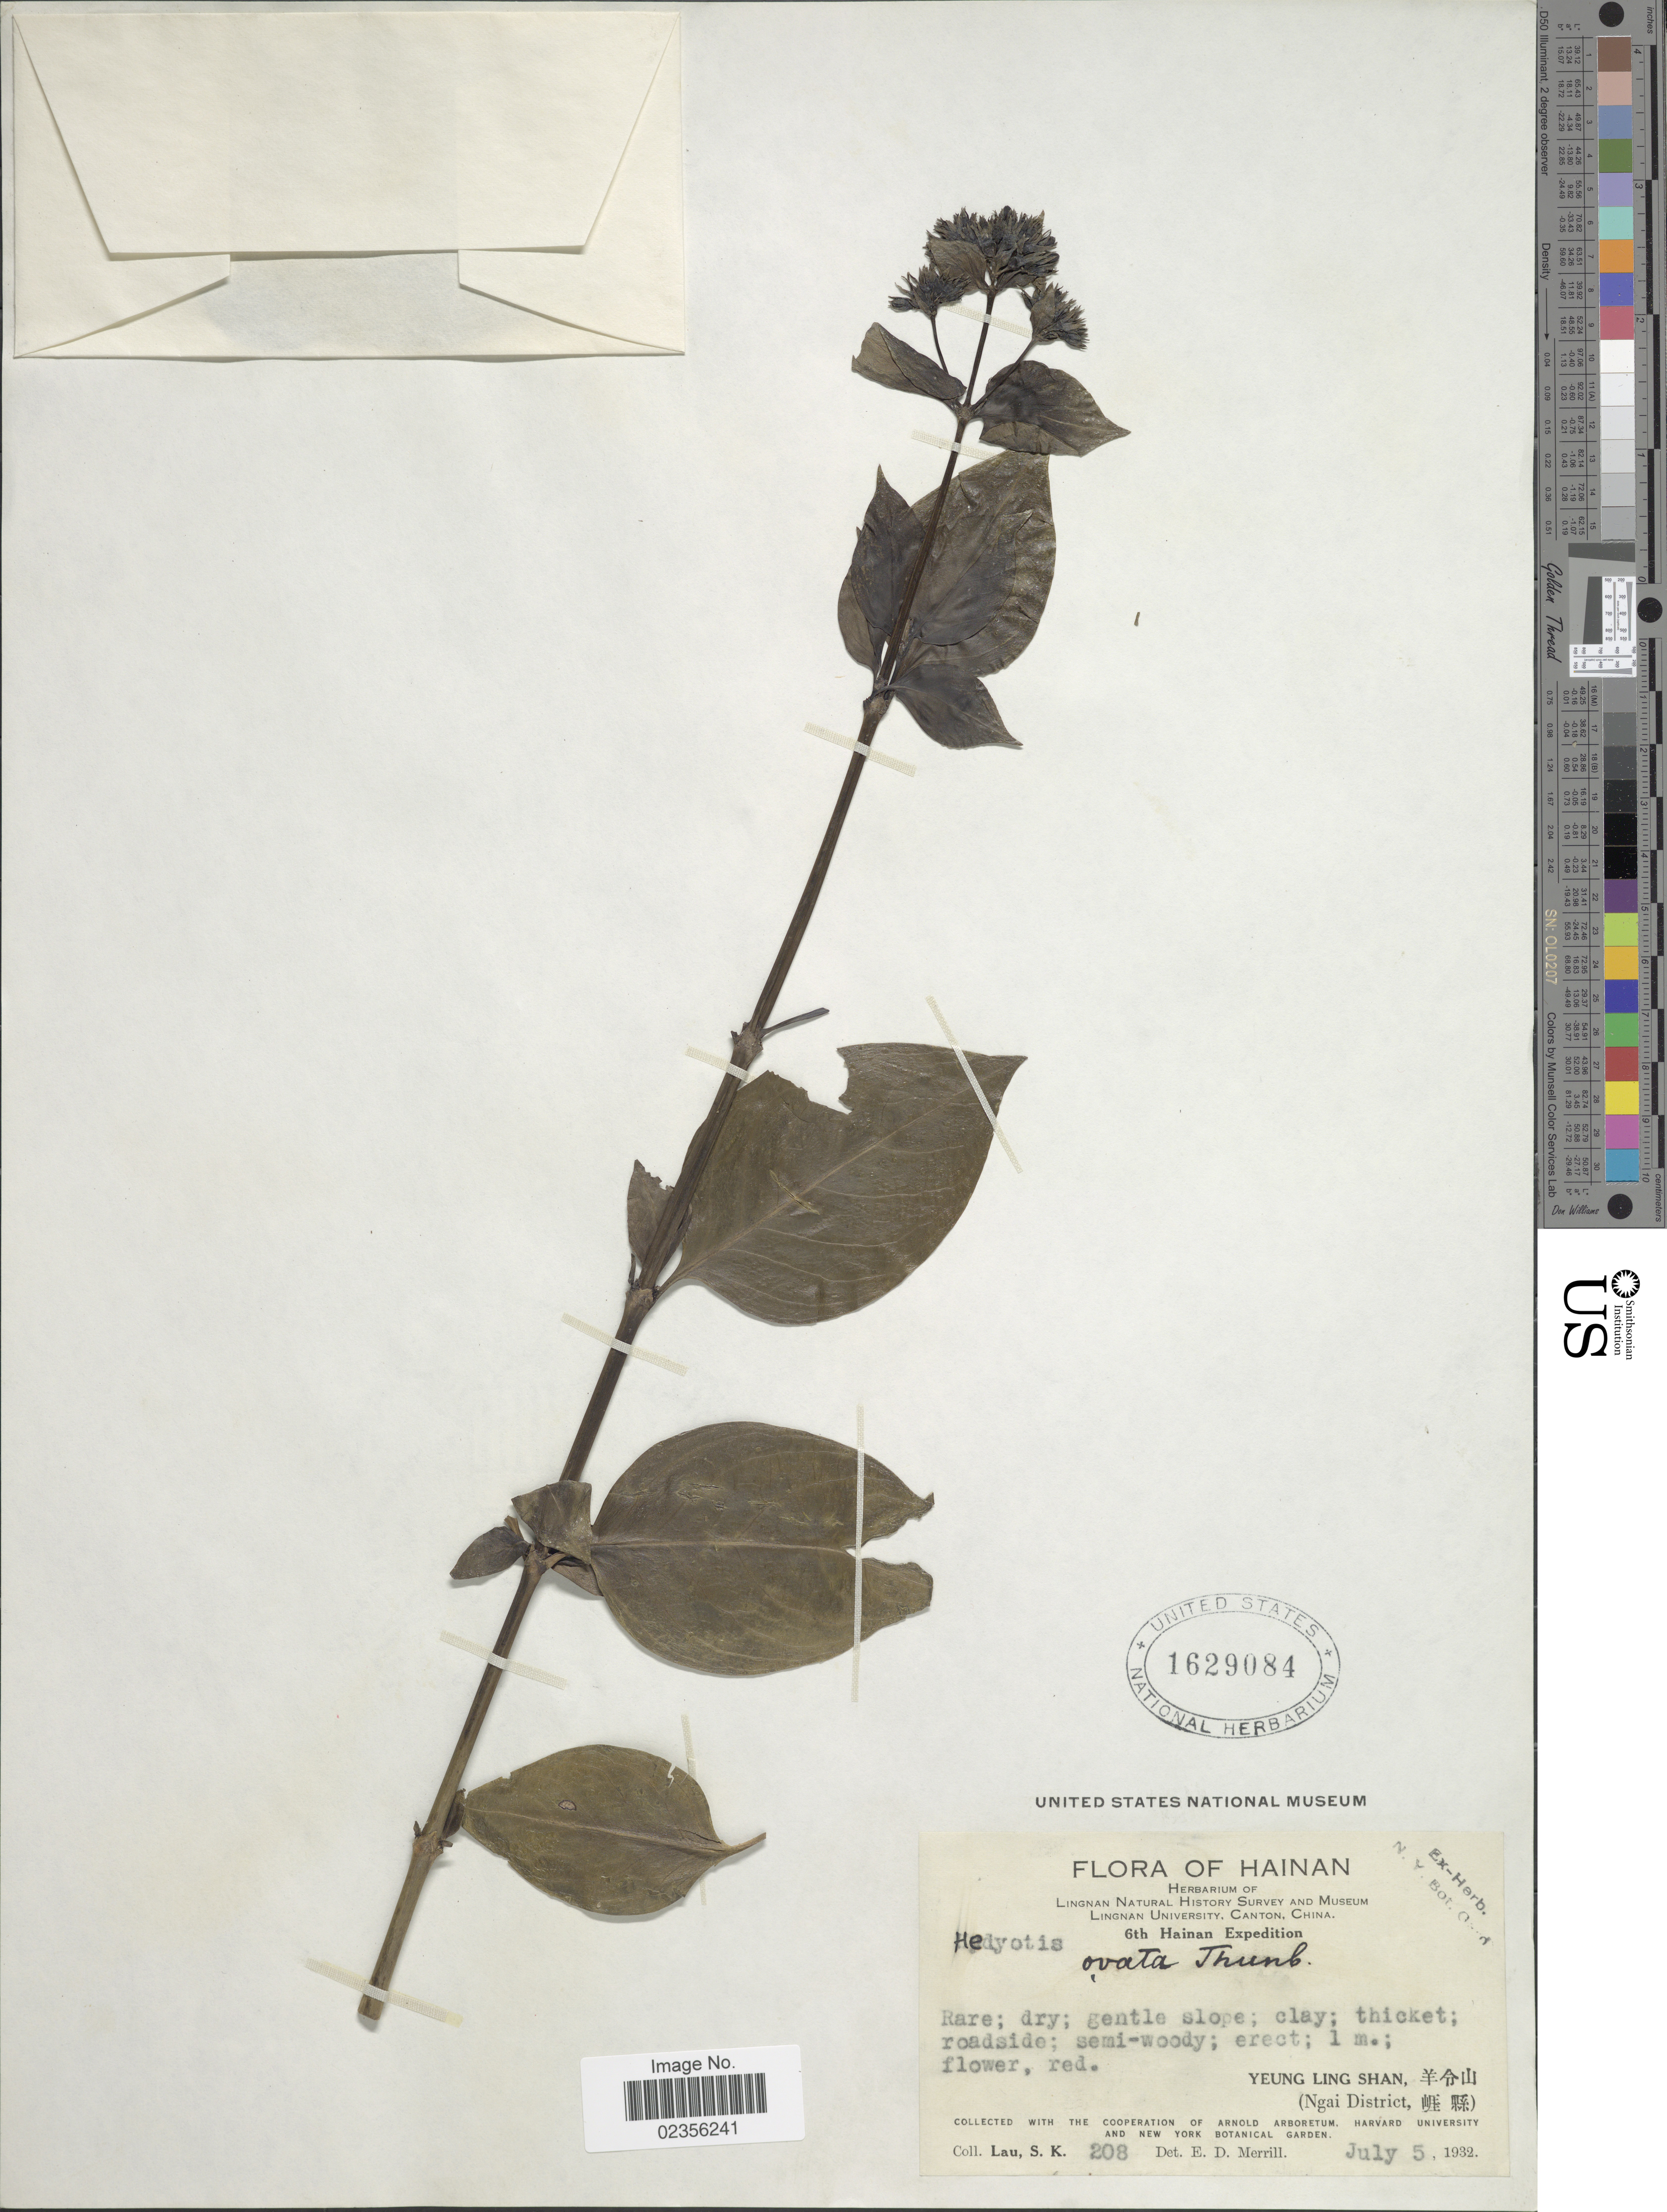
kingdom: Plantae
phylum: Tracheophyta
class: Magnoliopsida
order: Gentianales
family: Rubiaceae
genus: Hedyotis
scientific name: Hedyotis ovata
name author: Thunb. ex Maxim.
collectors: S. K. Lau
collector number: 208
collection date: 1932-07-05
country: China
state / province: Hainan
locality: Yeung Ling Shan (Ngai District)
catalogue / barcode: US 1629084